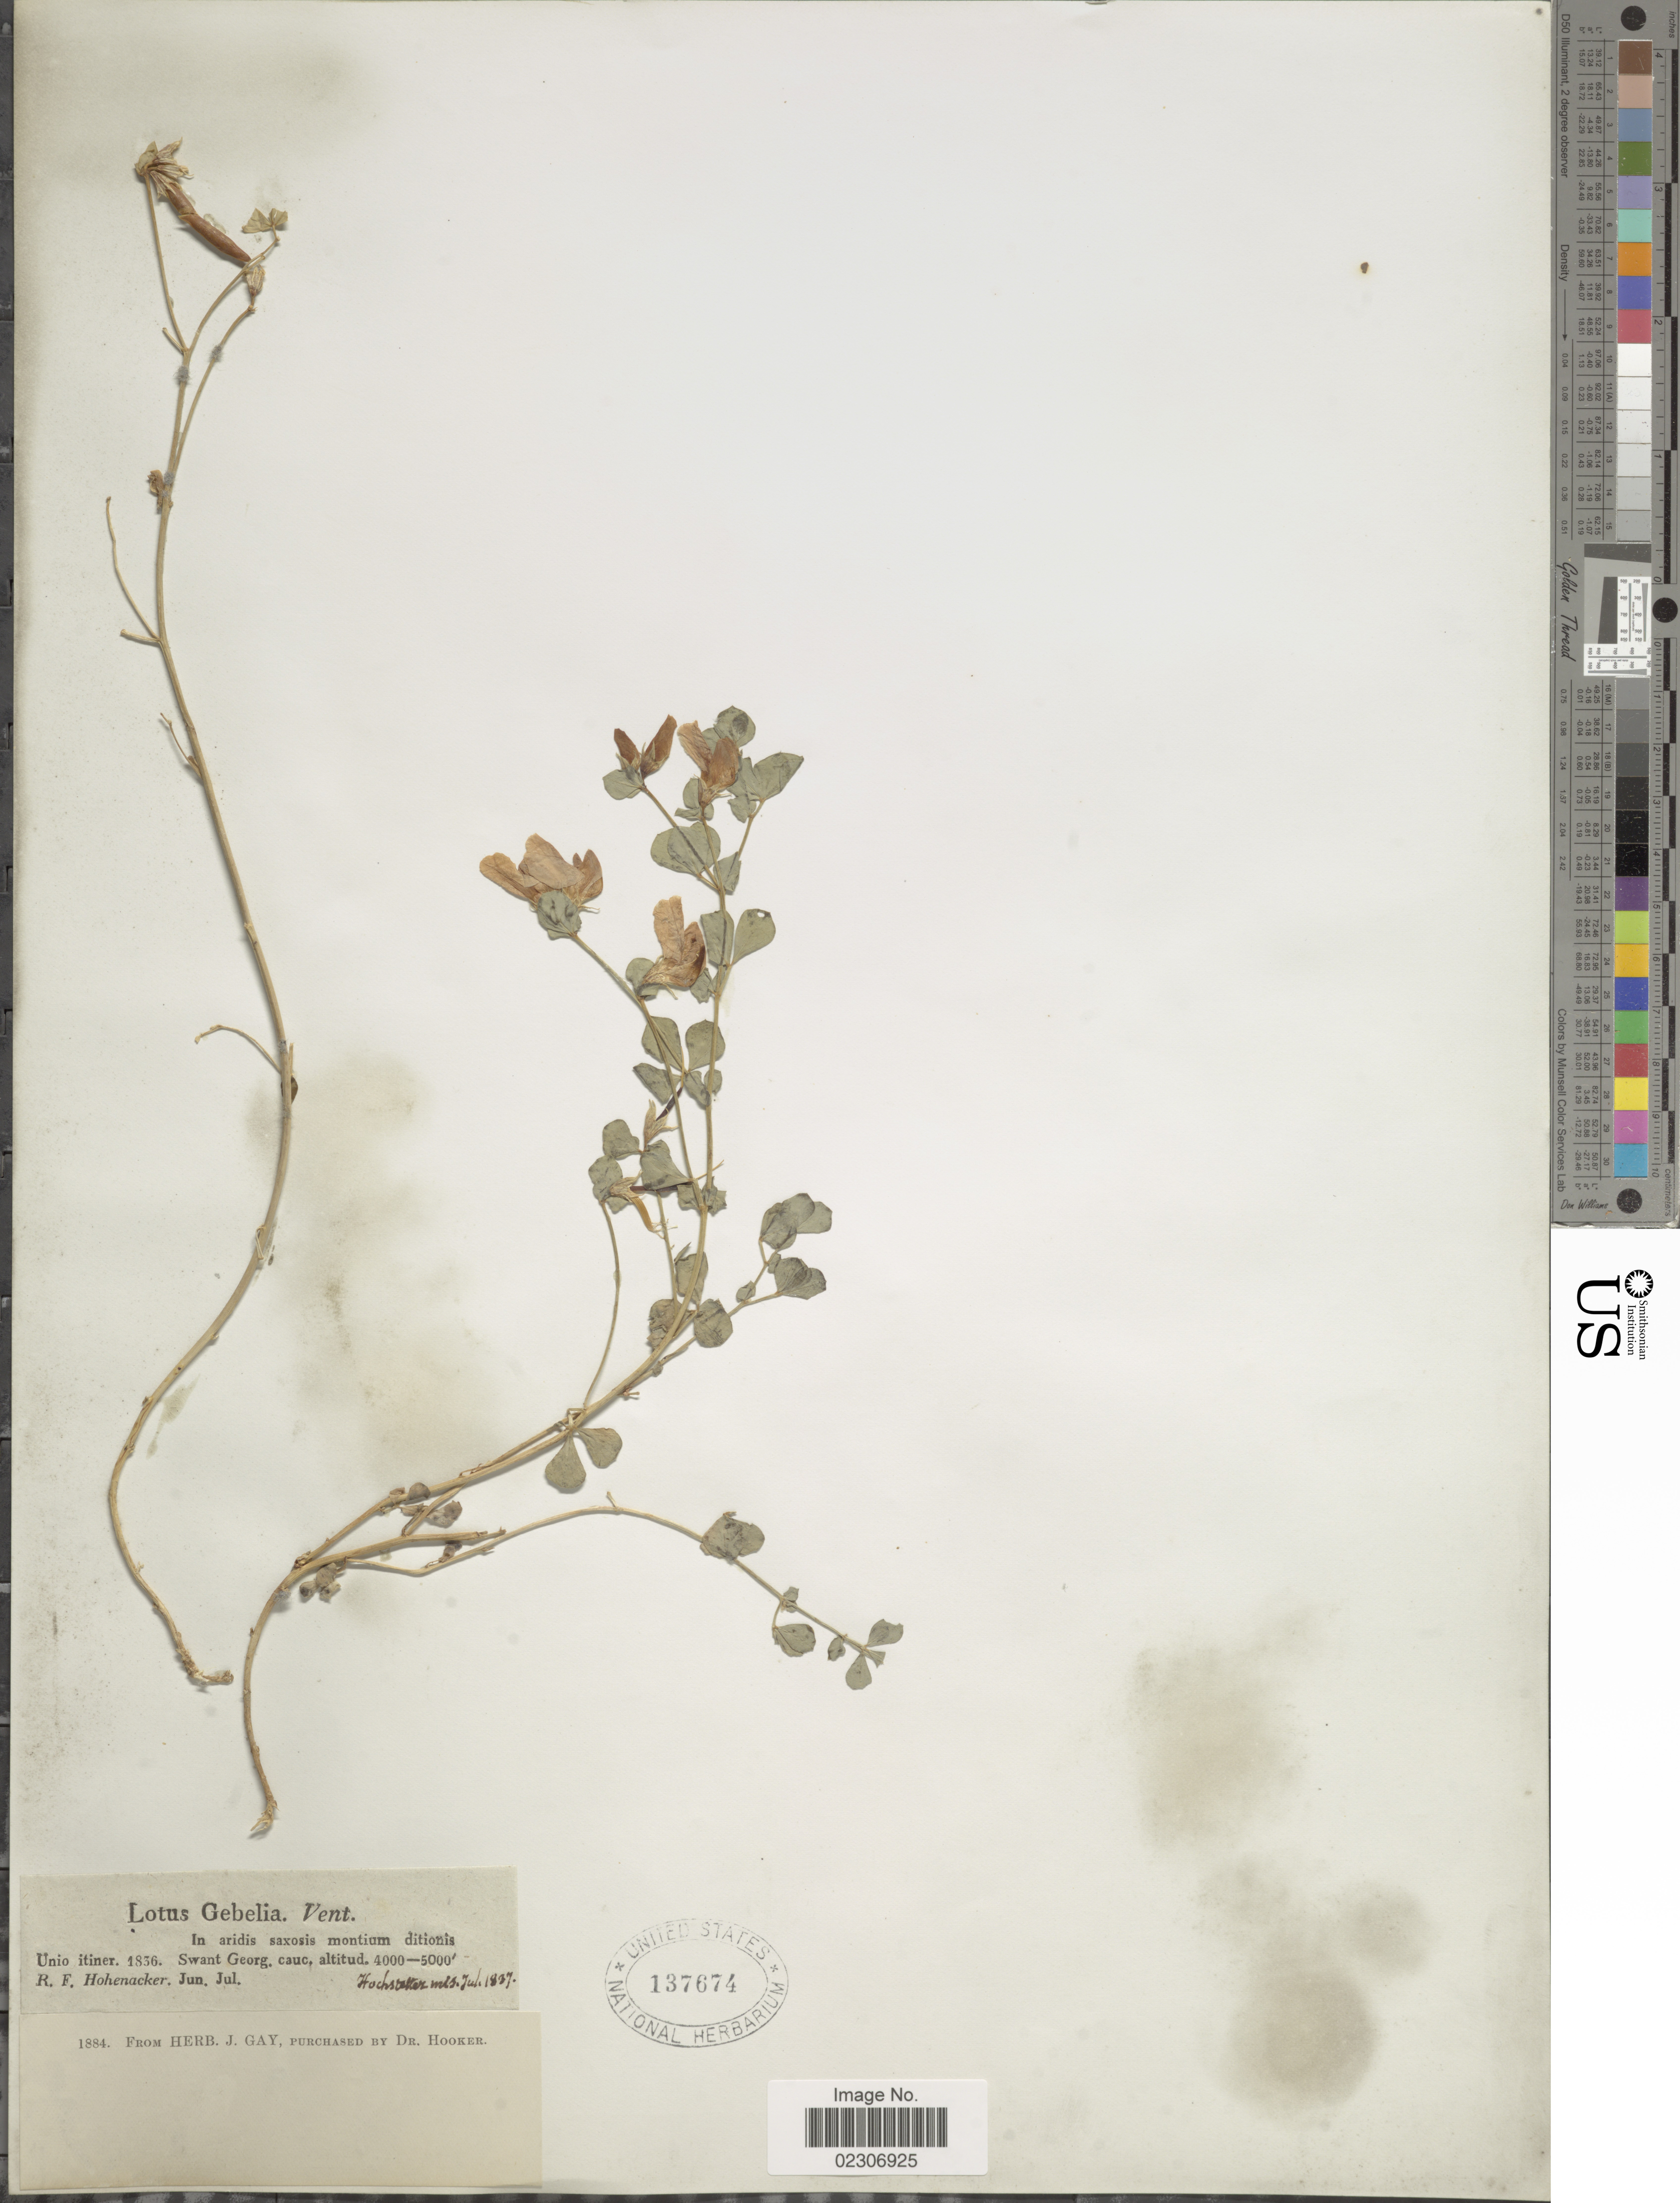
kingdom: Plantae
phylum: Tracheophyta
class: Magnoliopsida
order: Fabales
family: Fabaceae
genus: Lotus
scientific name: Lotus gebelia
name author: Vent.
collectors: R. F. Hohenacker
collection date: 1836-06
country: Georgia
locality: In aridis axosis montium ditionis Swant Georg, Hochstetter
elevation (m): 1219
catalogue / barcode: US 137674